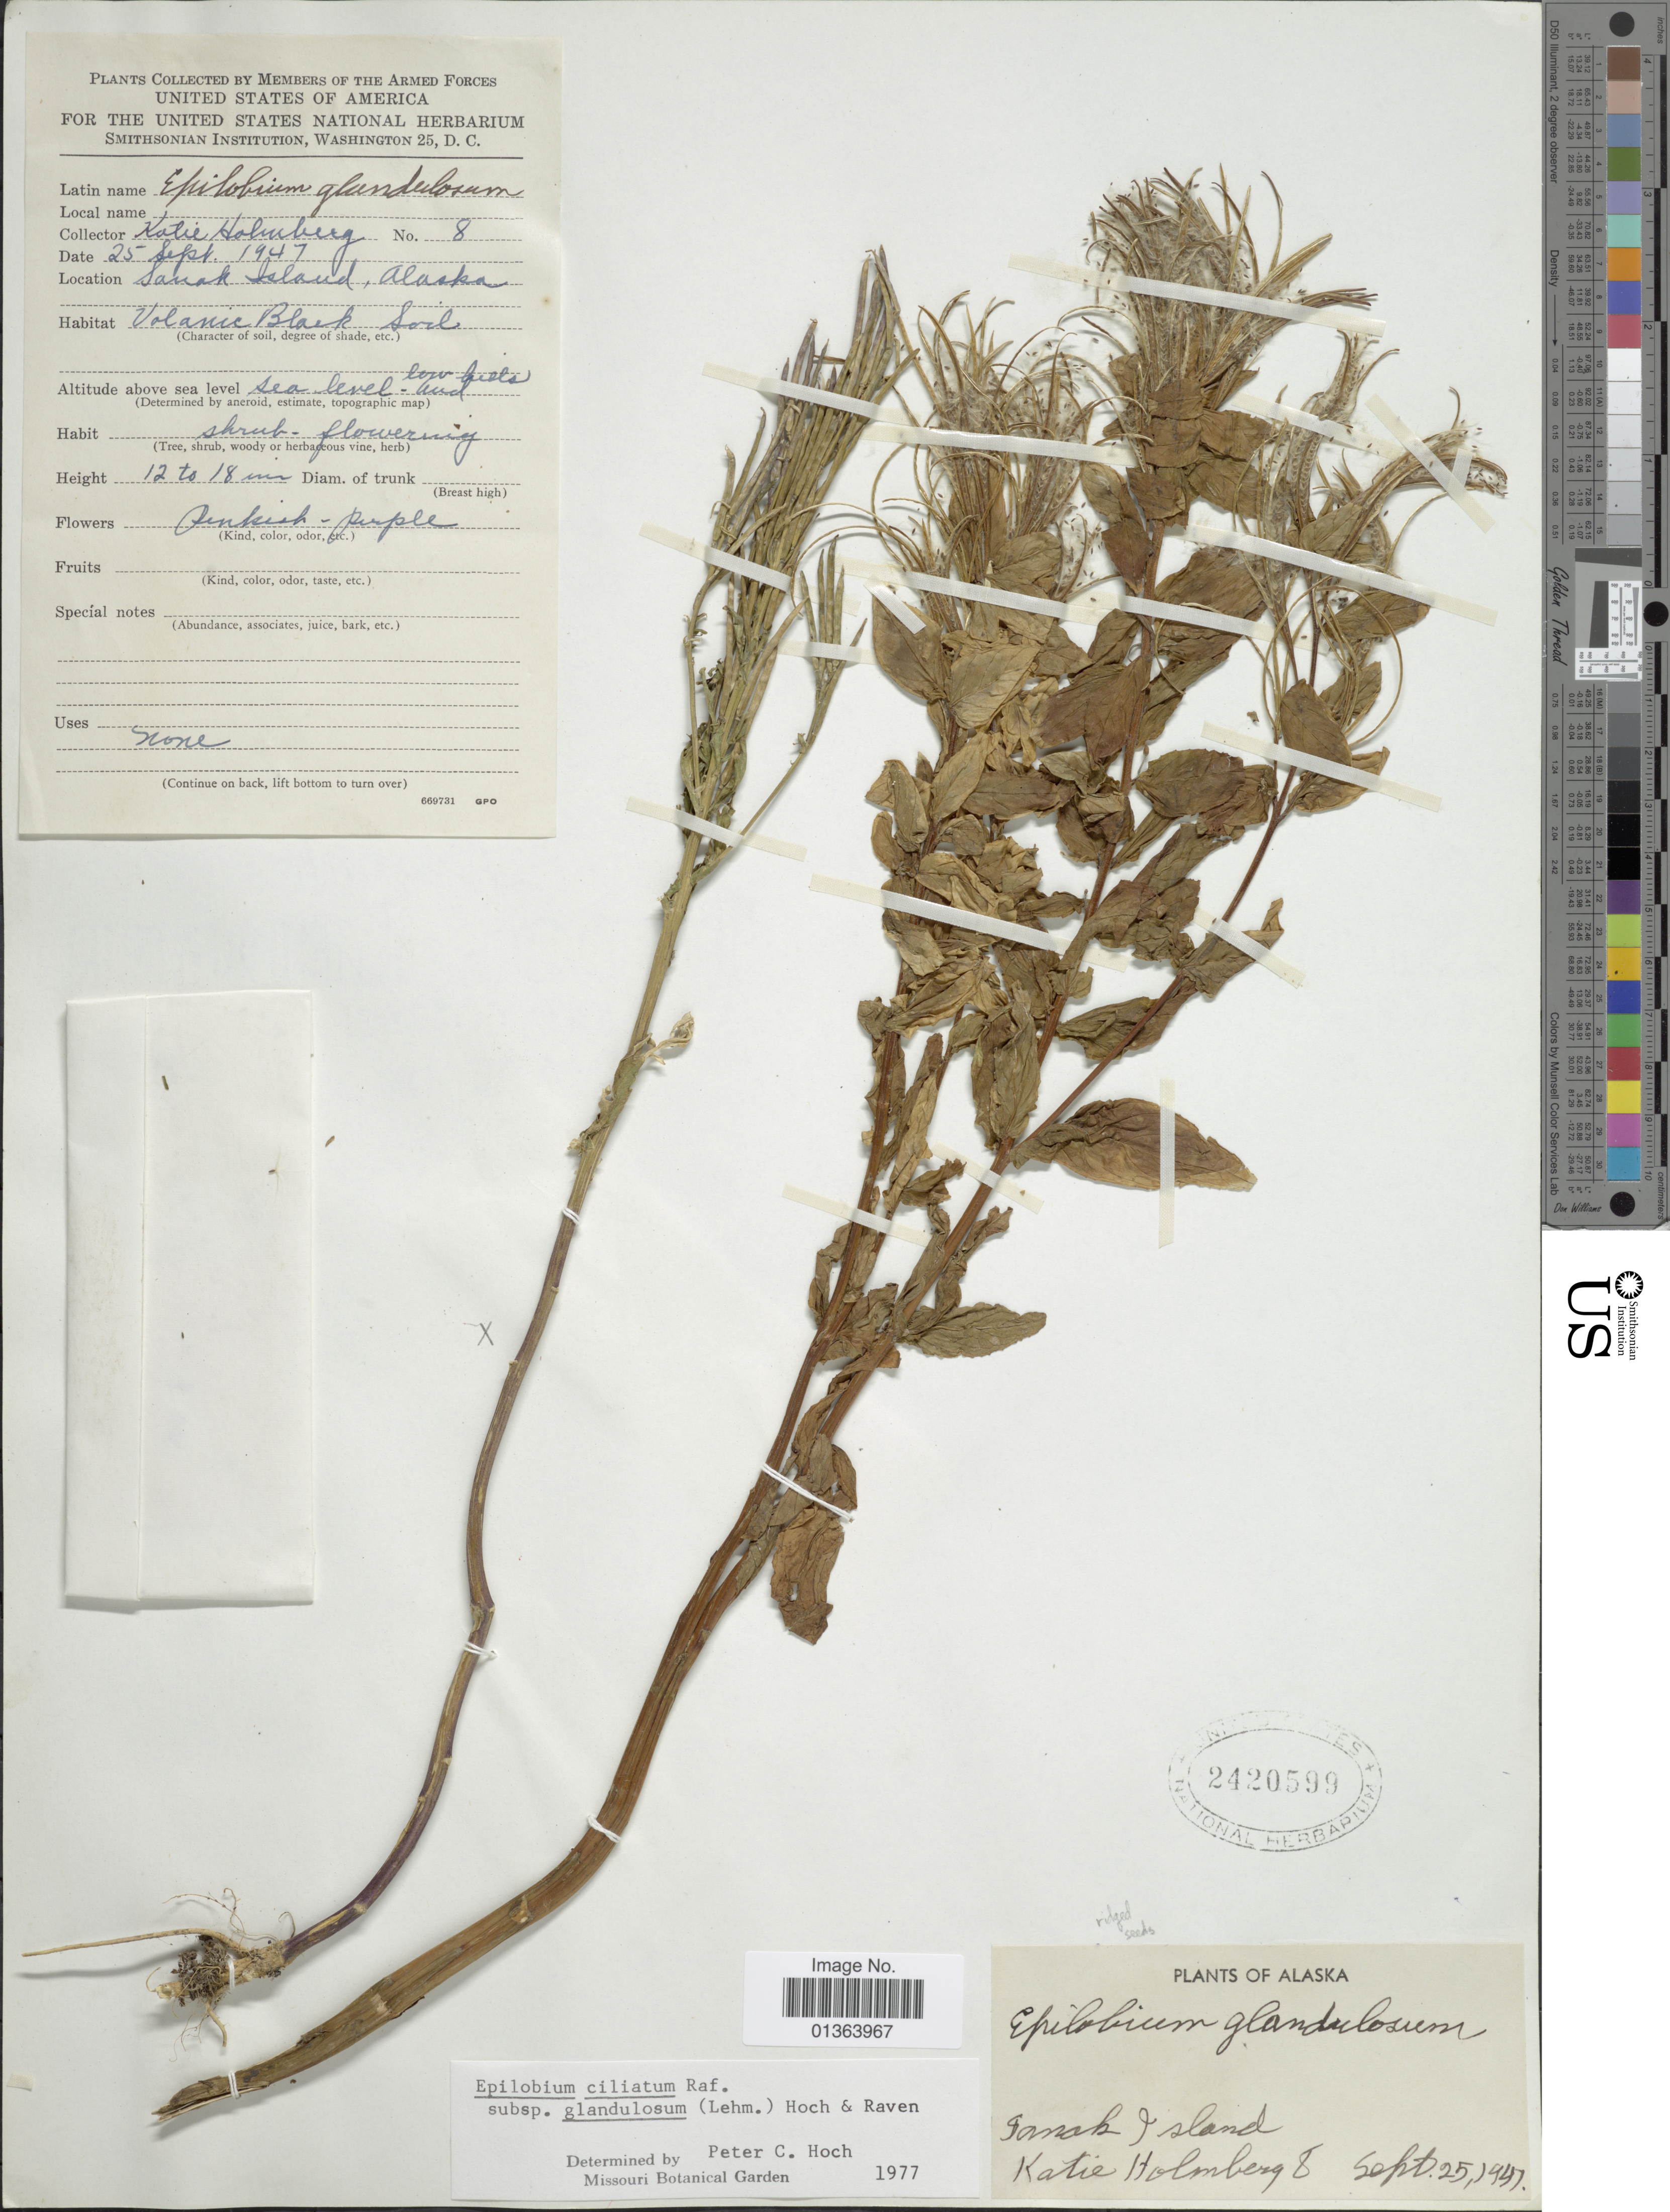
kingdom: Plantae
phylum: Tracheophyta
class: Magnoliopsida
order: Myrtales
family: Onagraceae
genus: Epilobium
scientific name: Epilobium ciliatum subsp. glandulosum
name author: (Lehm.) Hoch & P.H. Raven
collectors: K. Holmberg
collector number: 8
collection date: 1947-09-25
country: United States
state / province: Alaska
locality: Sanak Island.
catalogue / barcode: US 2420599